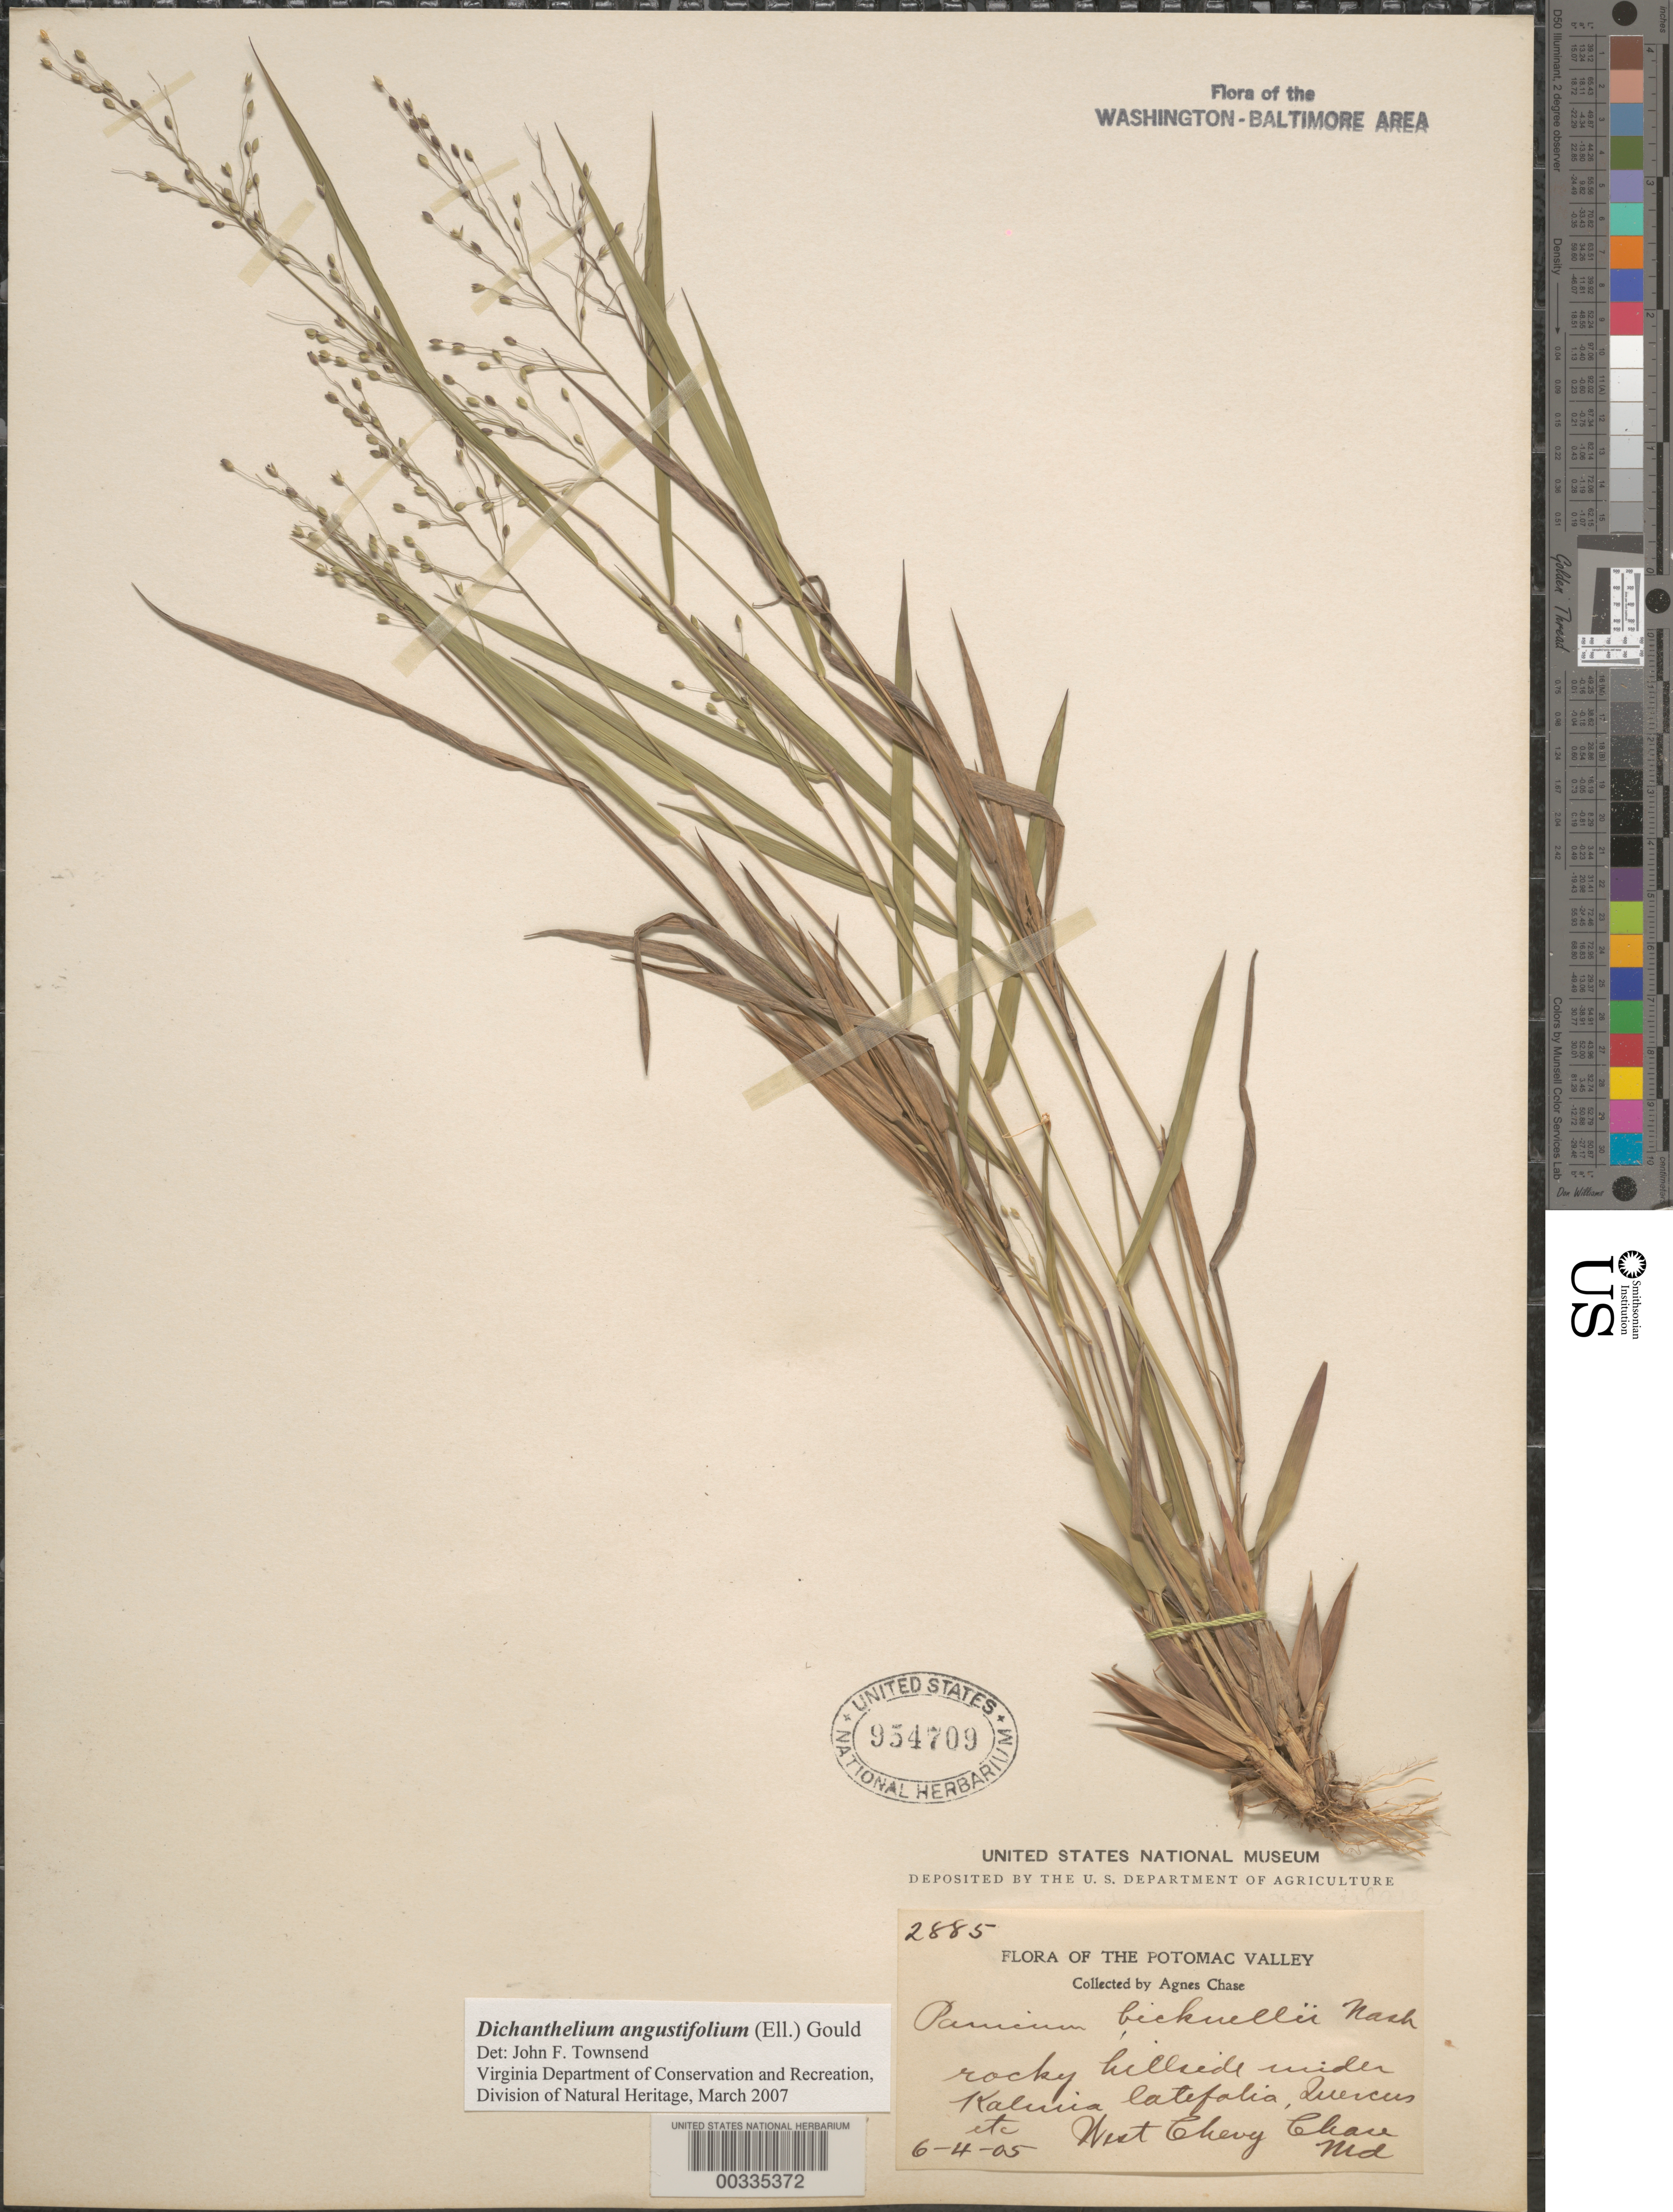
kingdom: Plantae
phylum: Tracheophyta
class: Liliopsida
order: Poales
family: Poaceae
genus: Dichanthelium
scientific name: Dichanthelium angustifolium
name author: (Ellison) Gould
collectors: A. Chase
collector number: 2885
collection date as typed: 04 Jun 1905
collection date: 1905-06-04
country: United States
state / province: Maryland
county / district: Montgomery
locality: West Chevy Chase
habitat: Rocky hillside under Kalmia latifolia, Quercus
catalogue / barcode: US 954709